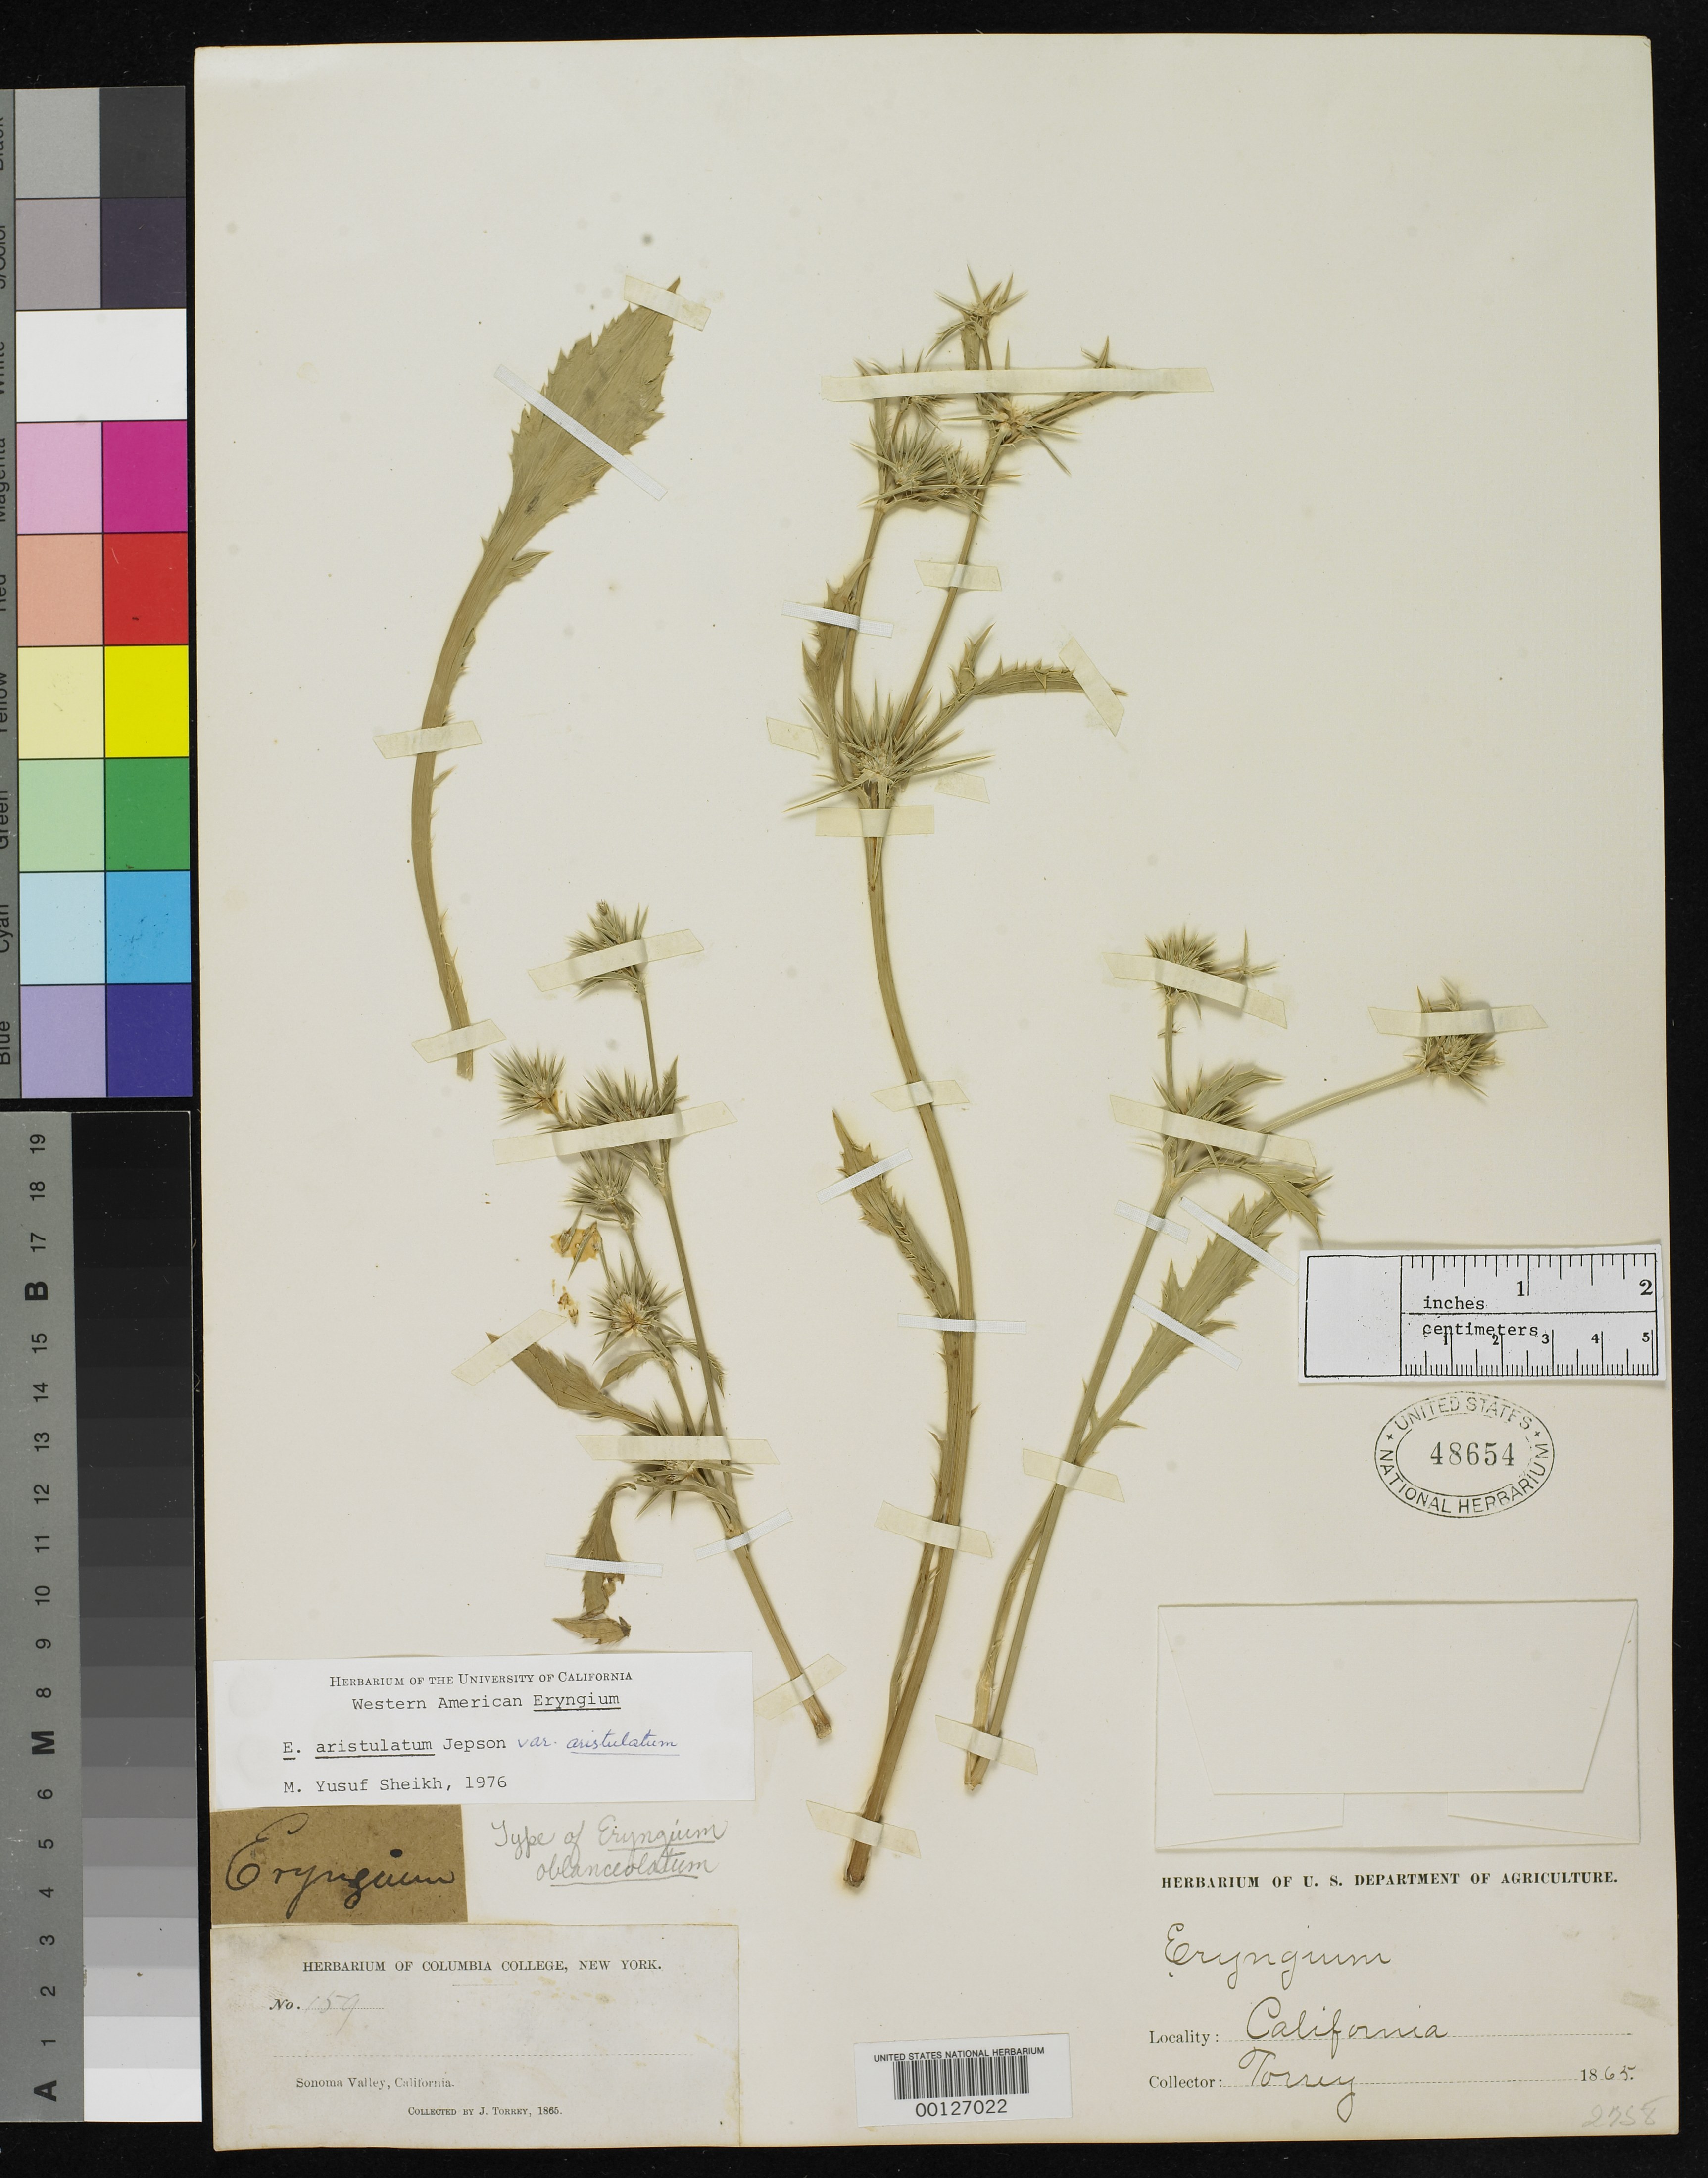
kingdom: Plantae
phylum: Tracheophyta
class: Magnoliopsida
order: Apiales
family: Apiaceae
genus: Eryngium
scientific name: Eryngium oblanceolatum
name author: J.M. Coult. & Rose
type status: Type Collection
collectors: J. Torrey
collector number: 159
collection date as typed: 1865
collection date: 1865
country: United States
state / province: California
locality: Sonoma Valley.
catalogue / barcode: US 48654